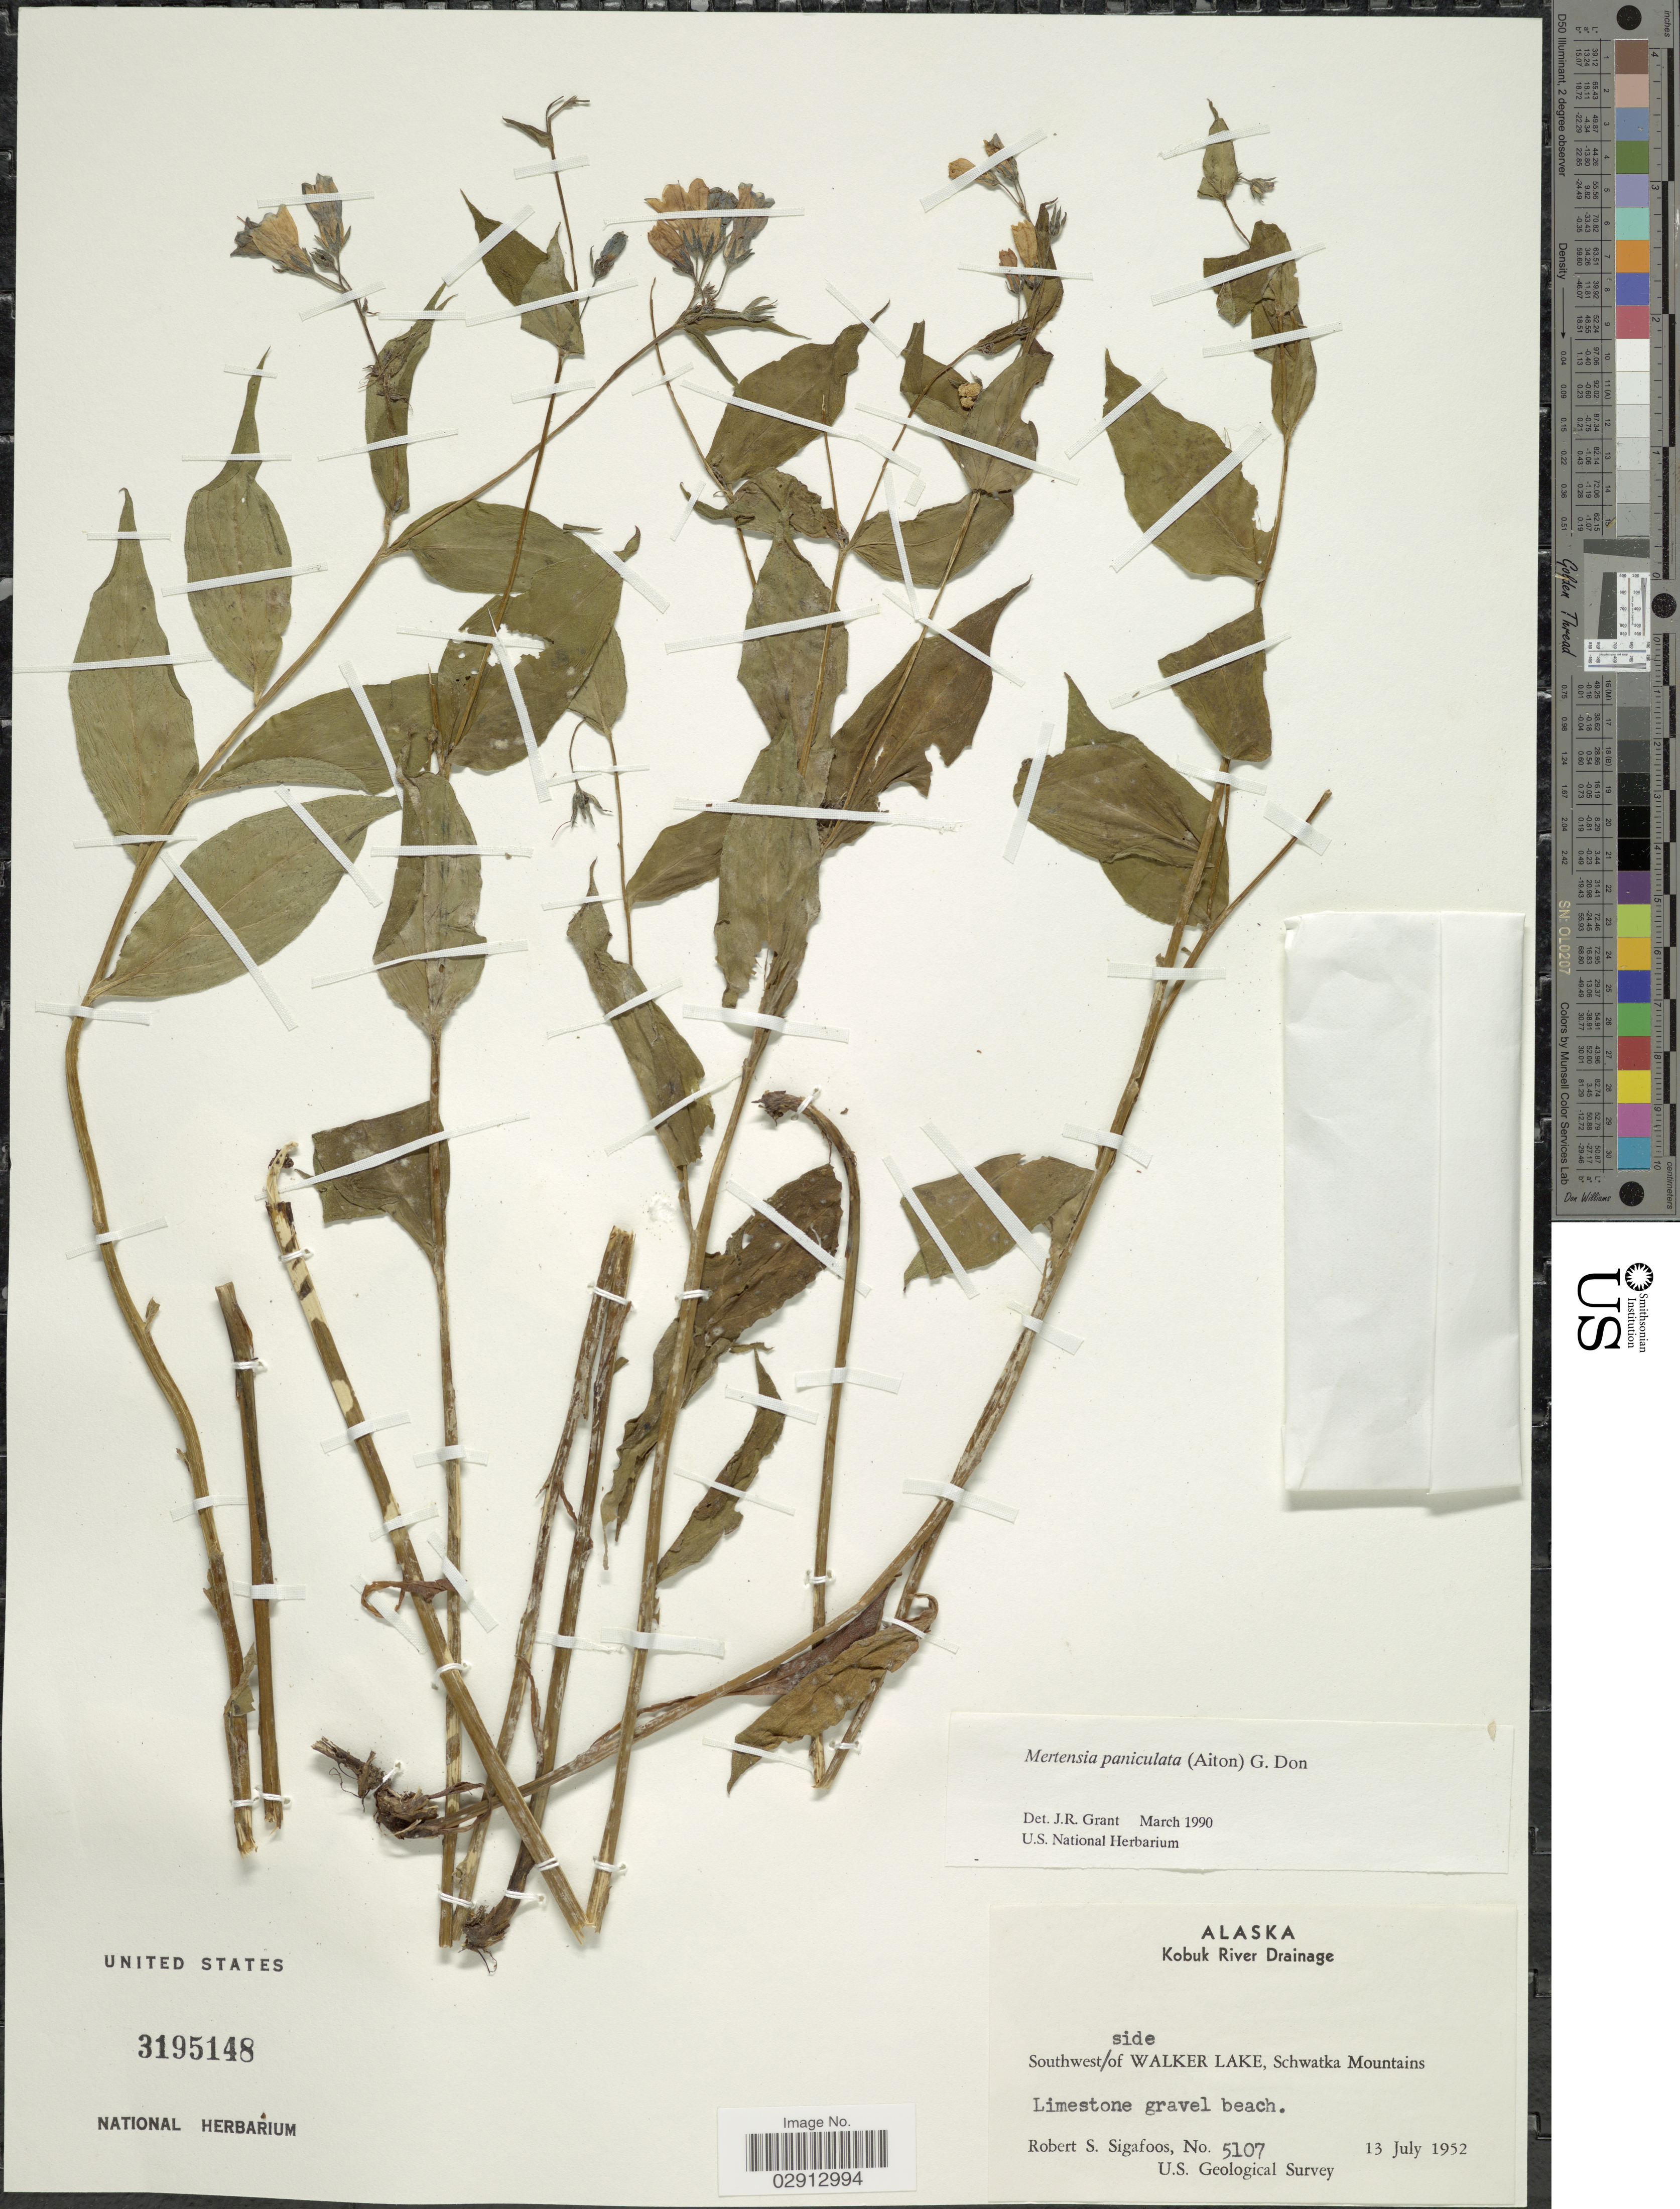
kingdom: Plantae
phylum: Tracheophyta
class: Magnoliopsida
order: Boraginales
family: Boraginaceae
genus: Mertensia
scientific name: Mertensia paniculata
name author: (Aiton) G. Don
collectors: R. Sigafoos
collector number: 5107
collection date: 1952-07-13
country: United States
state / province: Alaska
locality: Kobuk River Drainage. Southwestside of Walker Lake, Schwatka Mountains.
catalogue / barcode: US 3195148